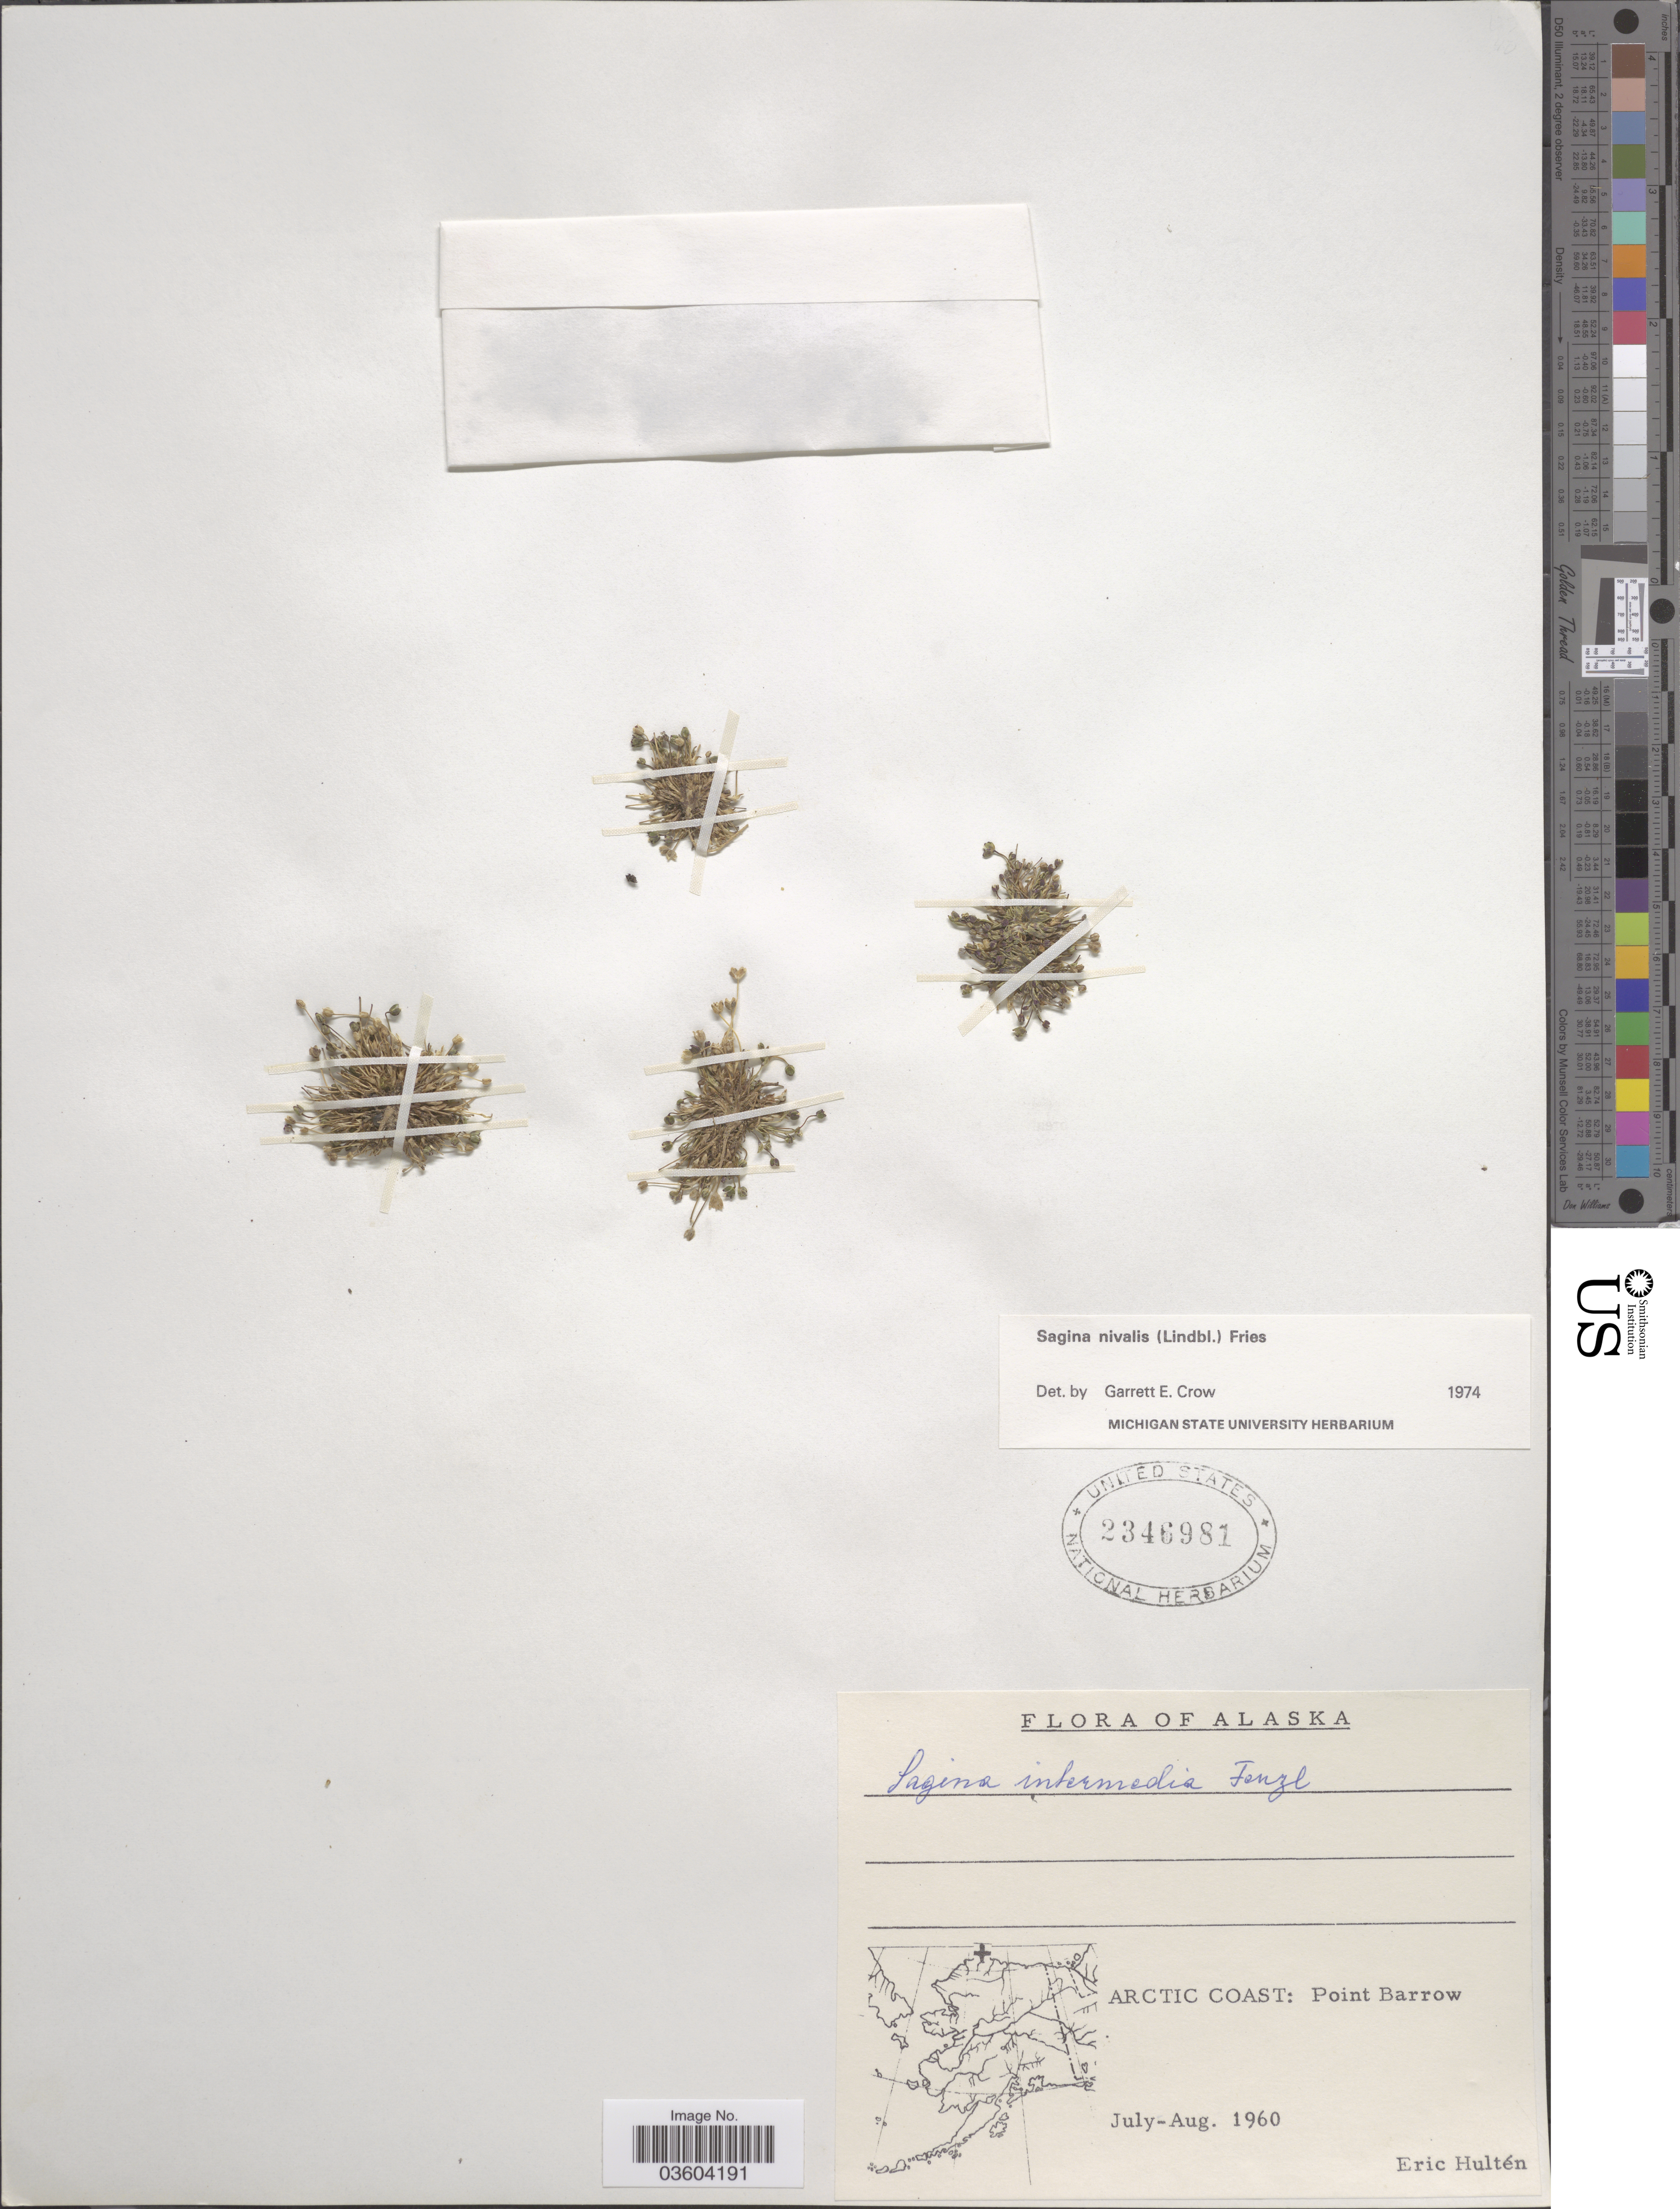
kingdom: Plantae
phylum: Tracheophyta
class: Magnoliopsida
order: Caryophyllales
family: Caryophyllaceae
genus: Sagina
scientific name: Sagina nivalis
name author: (Lindblom) Fr.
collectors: E. G. Hultén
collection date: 1960-07/1960-08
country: United States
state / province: Alaska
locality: Arctic Coast: Point Barrow.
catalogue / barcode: US 2346981